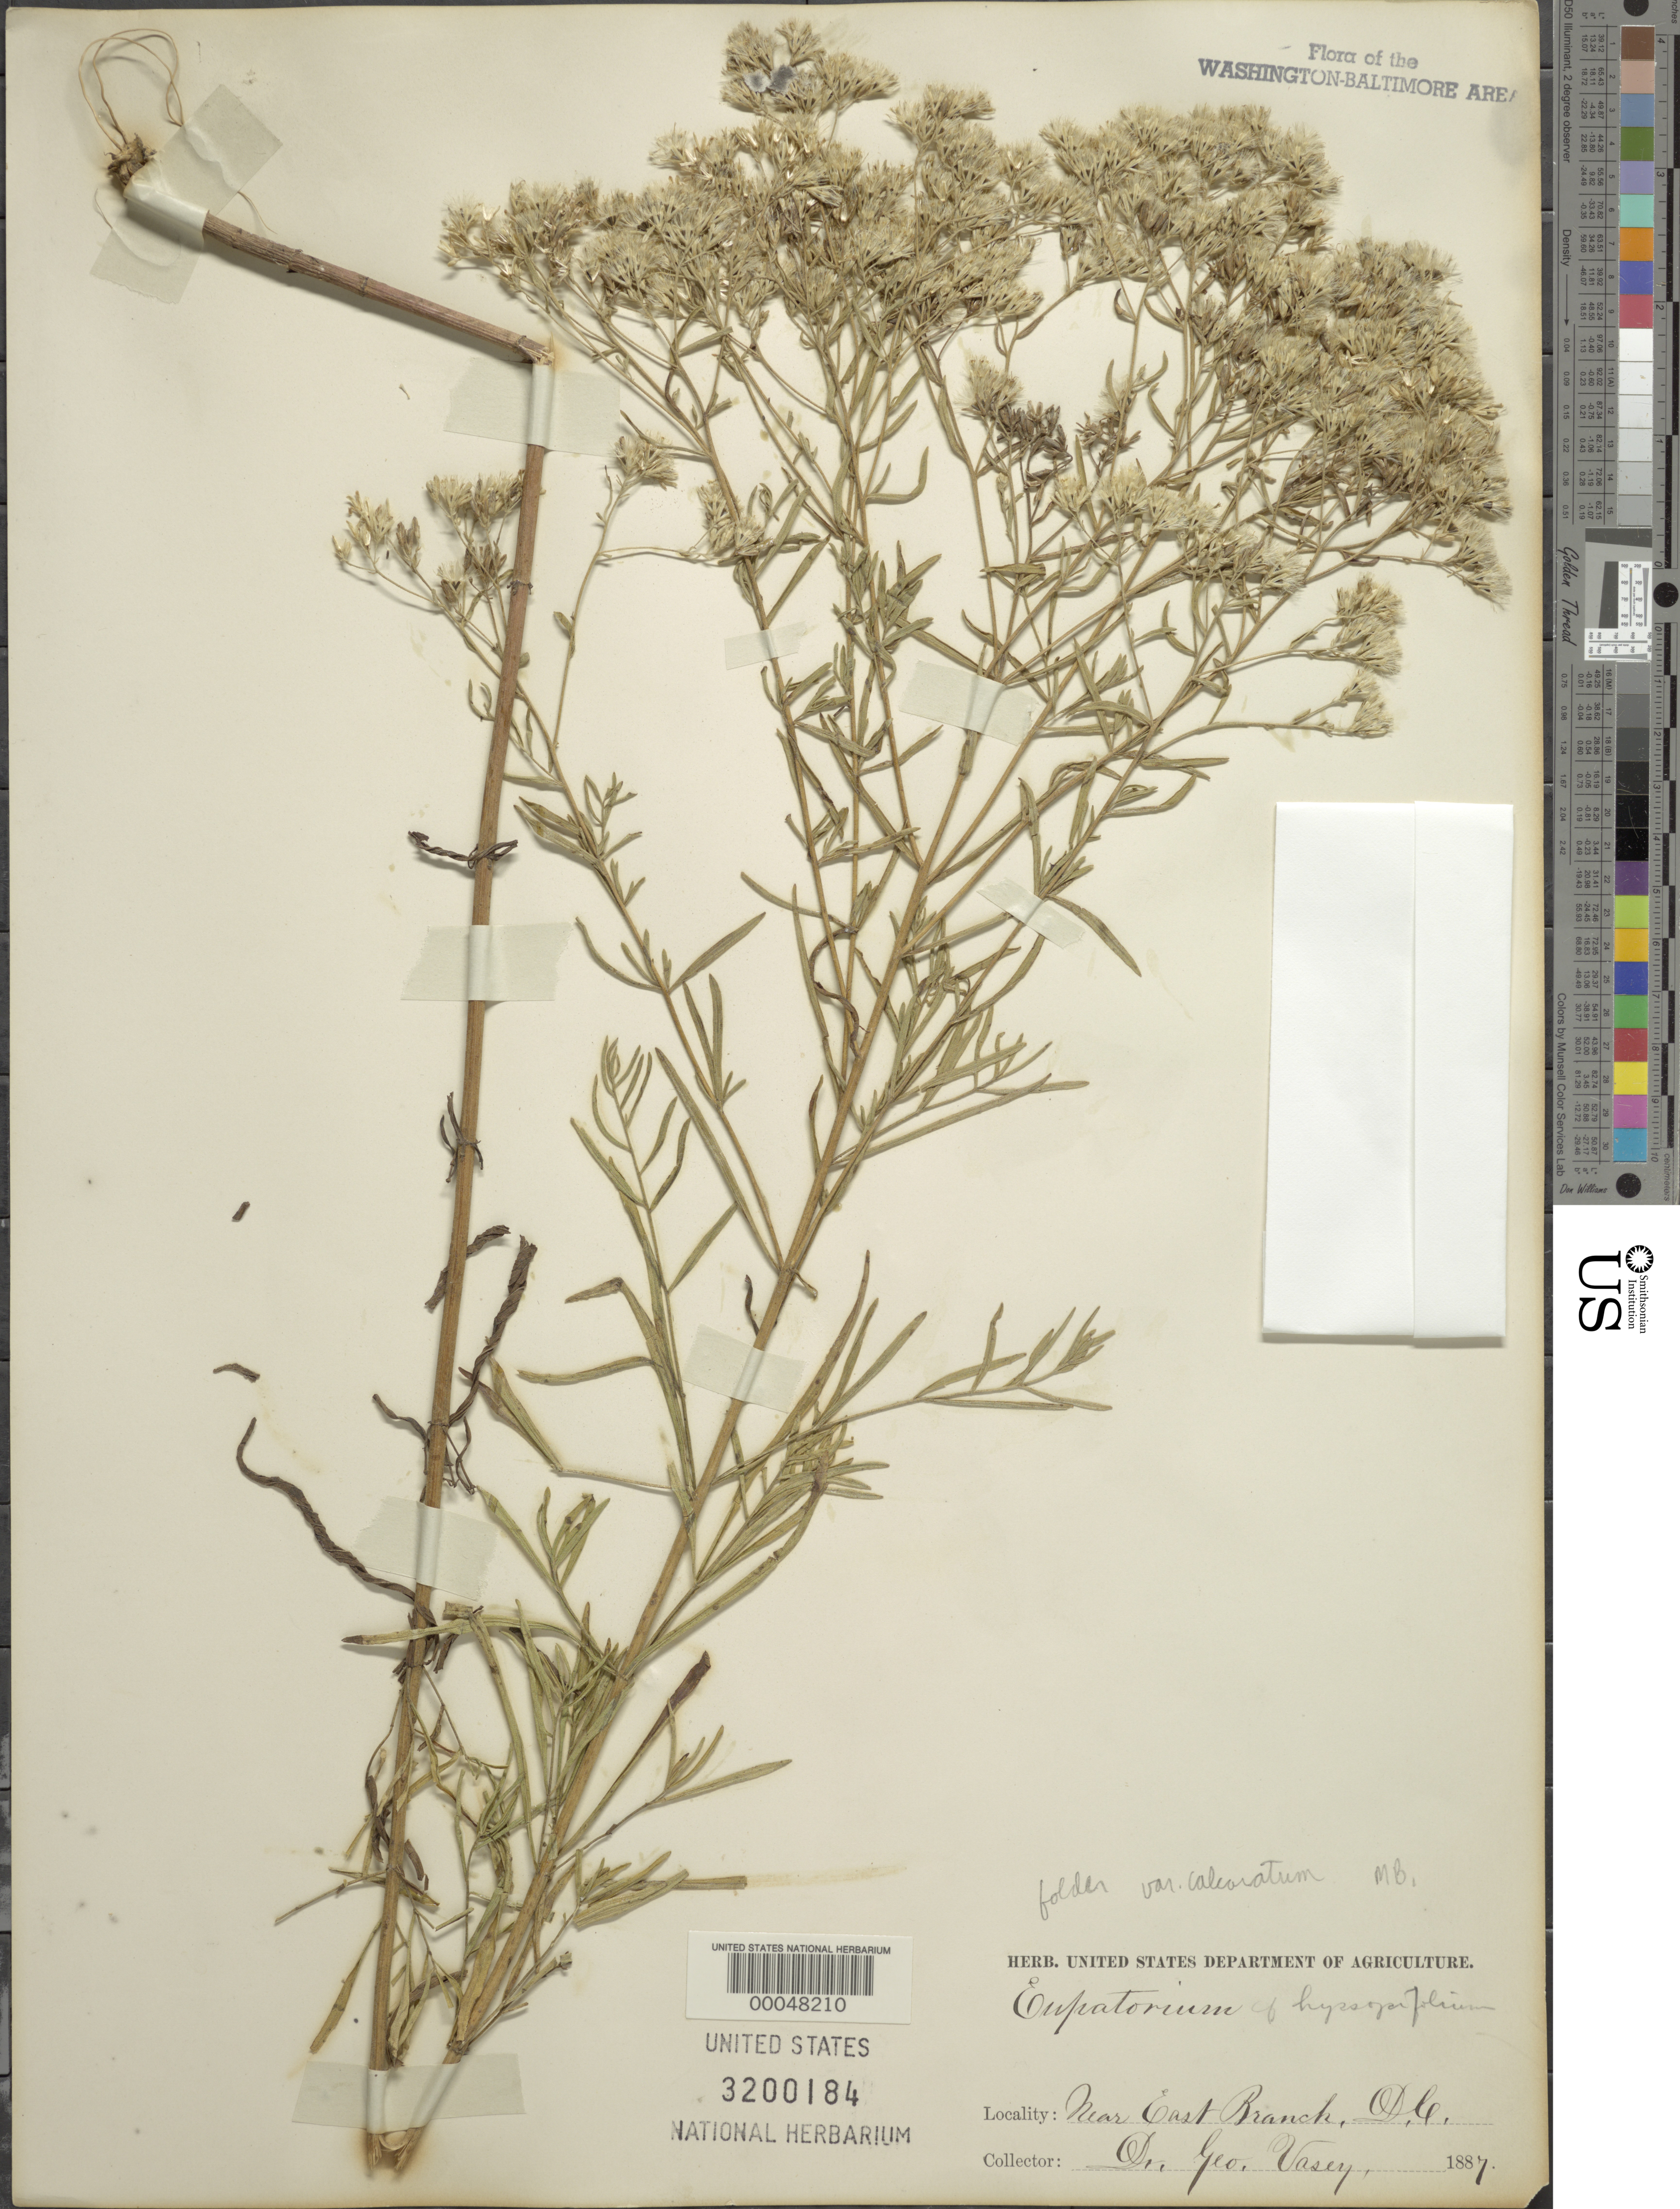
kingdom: Plantae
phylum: Tracheophyta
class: Magnoliopsida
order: Asterales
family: Asteraceae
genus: Eupatorium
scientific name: Eupatorium hyssopifolium var. calcaratum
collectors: G. Vasey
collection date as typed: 1887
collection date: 1887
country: United States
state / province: District of Columbia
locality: Near E Branch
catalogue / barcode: US 3200184